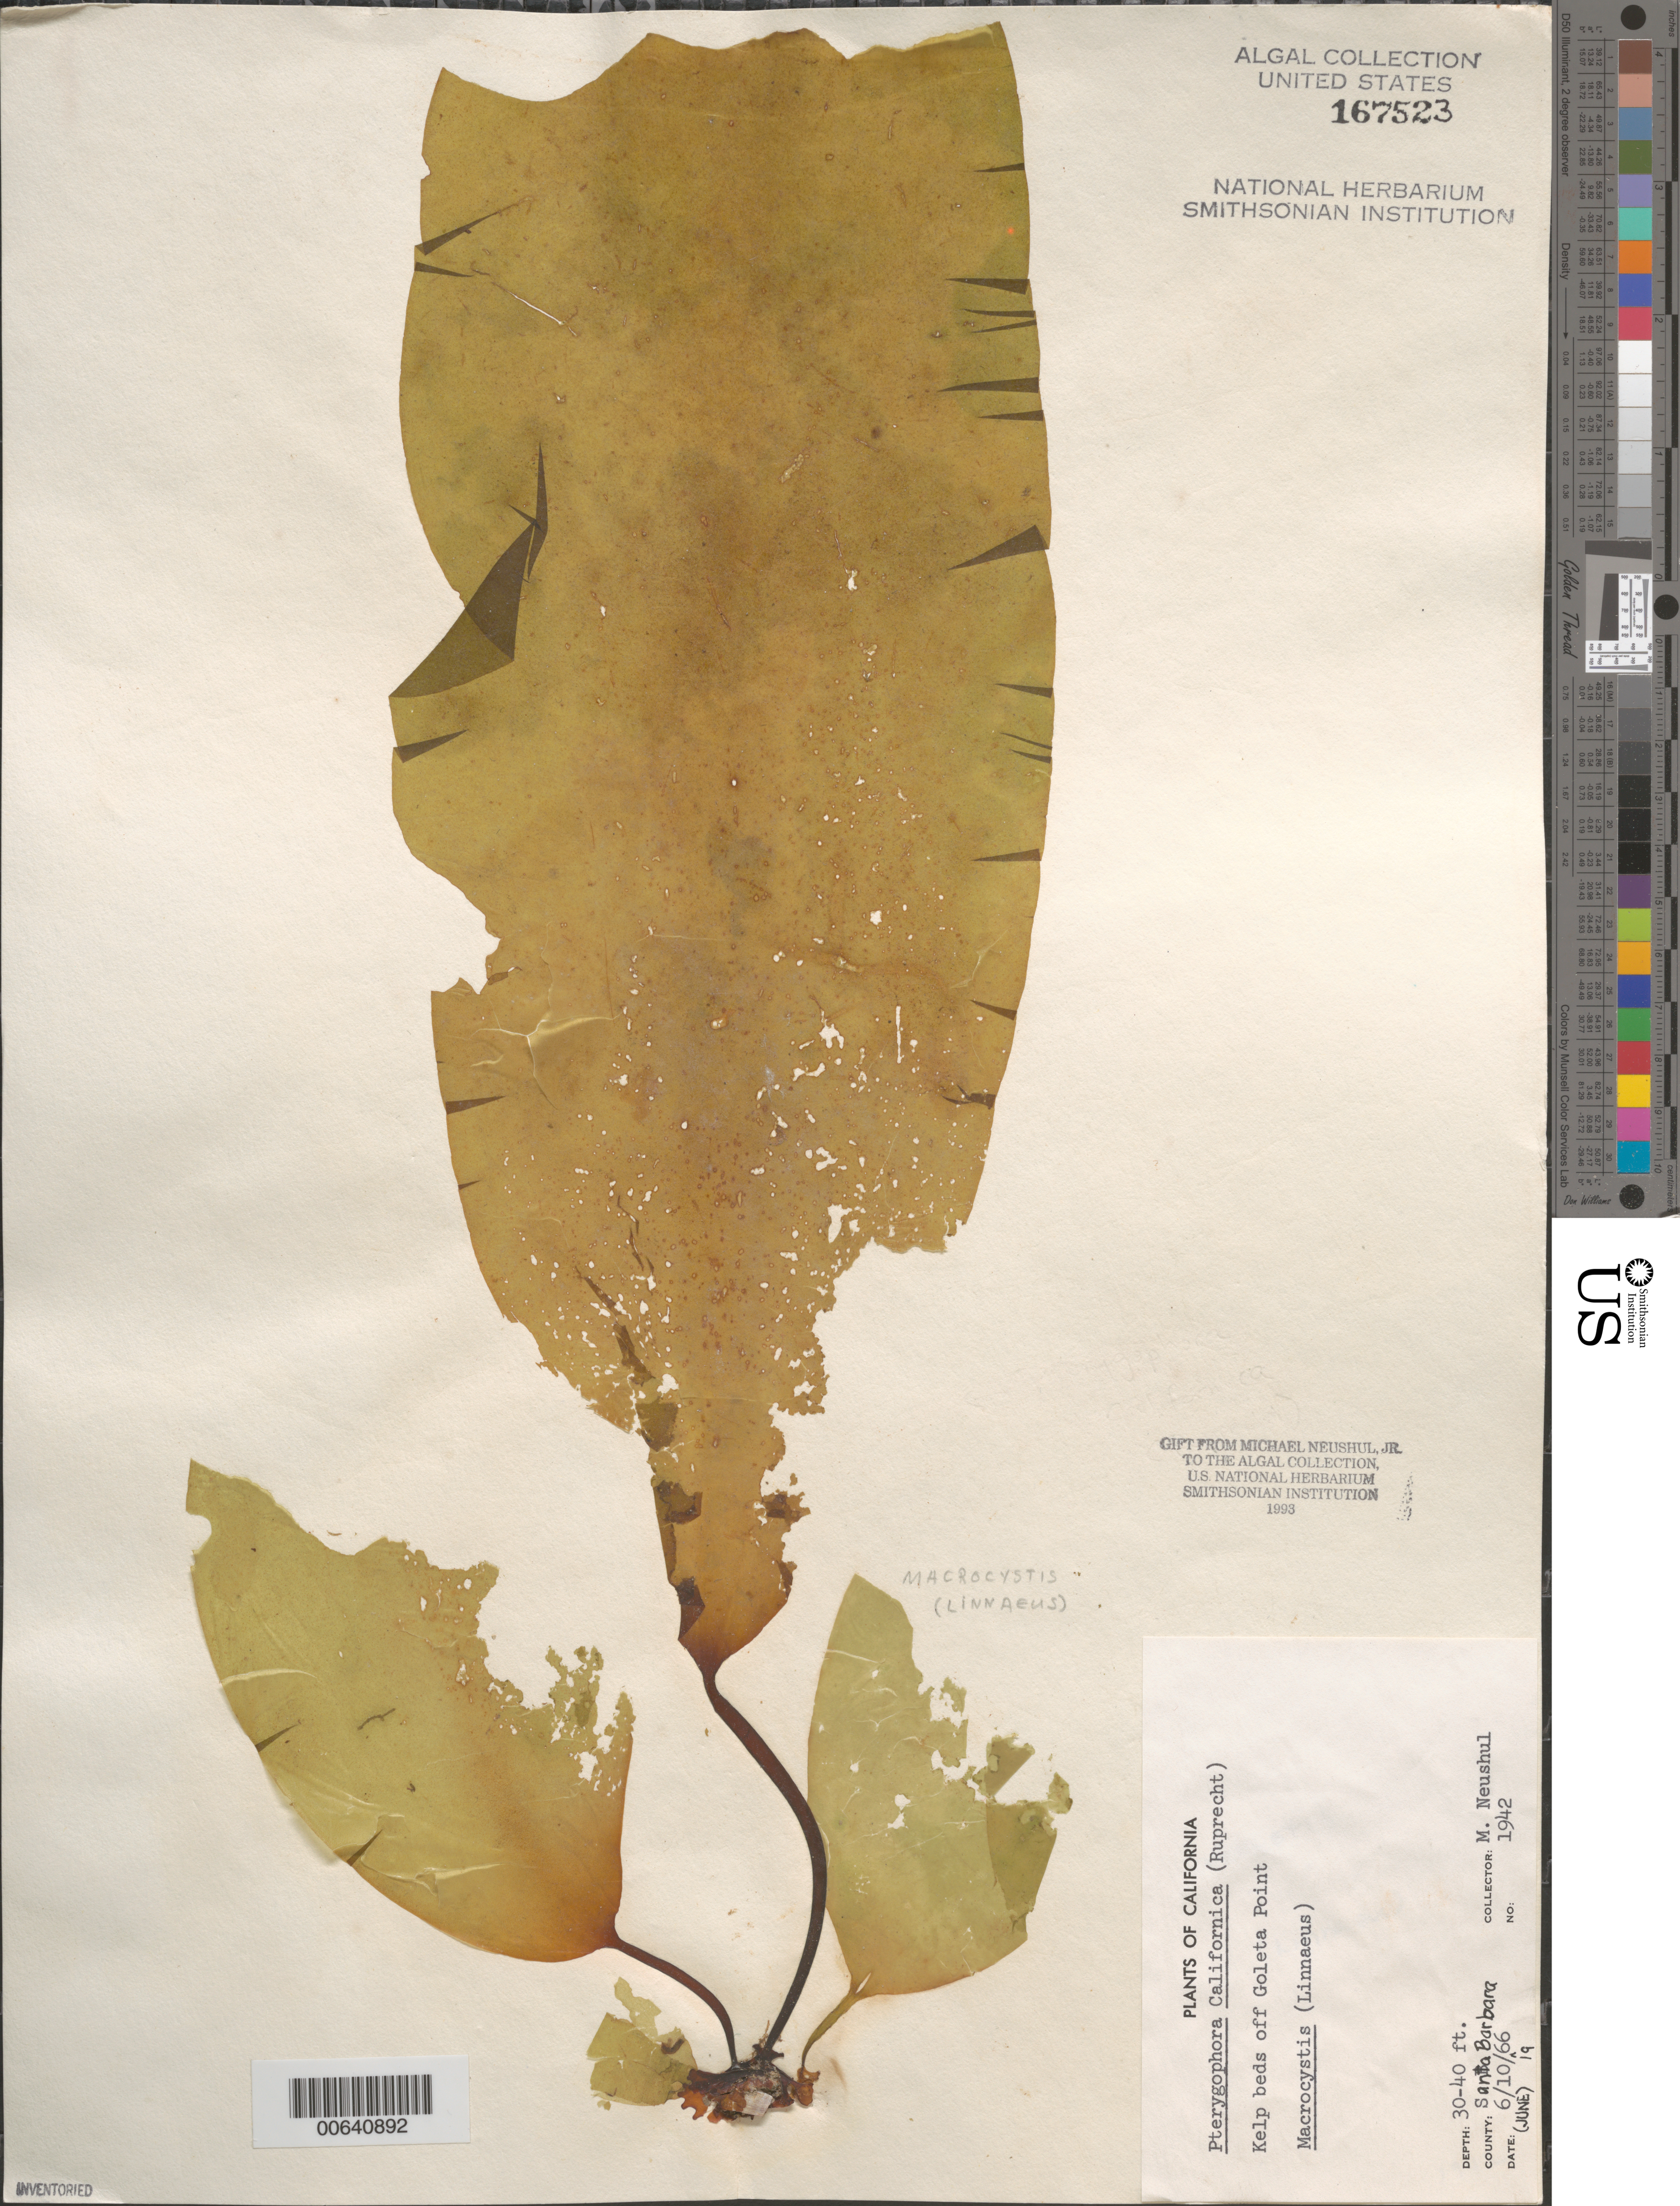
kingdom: Chromista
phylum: Ochrophyta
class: Phaeophyceae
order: Laminariales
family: Alariaceae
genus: Pterygophora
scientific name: Pterygophora californica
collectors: M. Neushul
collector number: Neushul 1942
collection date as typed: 10 Jun 1966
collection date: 1966-06-10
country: United States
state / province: California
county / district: Santa Barbara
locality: Off Goleta Point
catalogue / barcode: US 167523